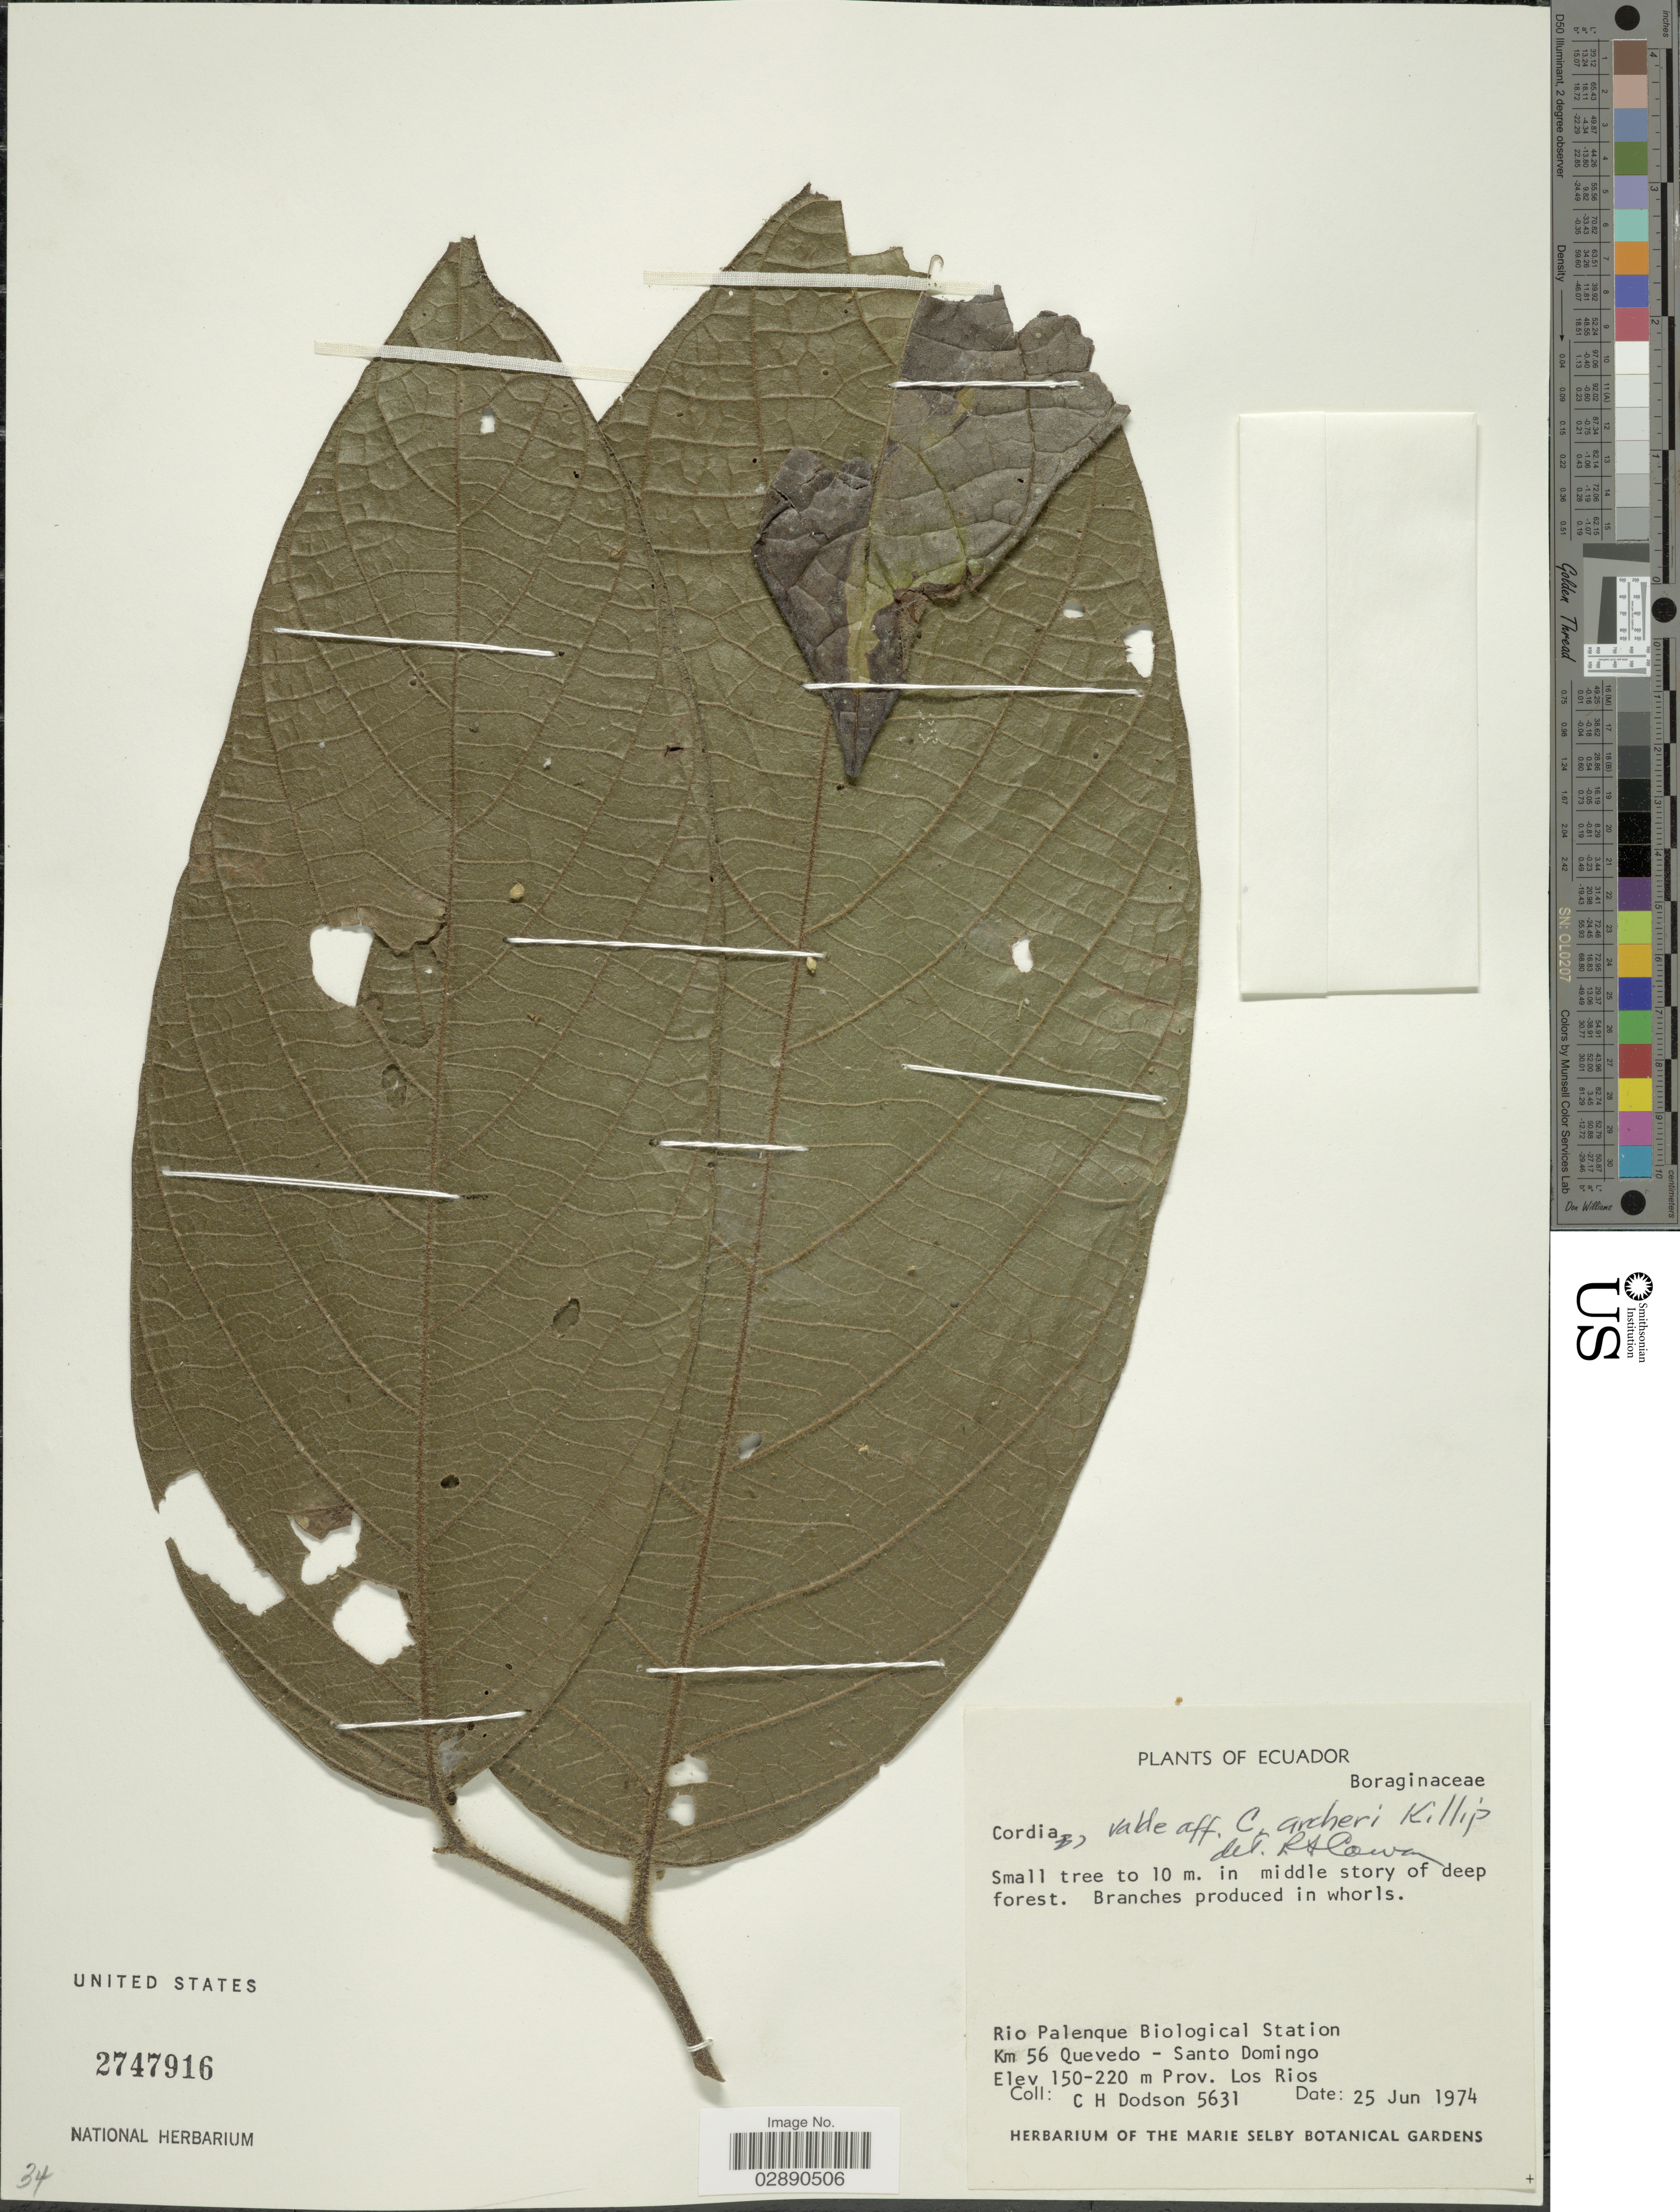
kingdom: Plantae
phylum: Tracheophyta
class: Magnoliopsida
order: Boraginales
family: Cordiaceae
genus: Cordia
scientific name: Cordia archeri Killip ined.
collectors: C. H. Dodson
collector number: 5631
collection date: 1974-06-25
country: Ecuador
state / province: Los Ríos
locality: Rio Palenque Biological Station. Km 56 Quevedo - Santo Domingo.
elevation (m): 150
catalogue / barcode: US 2747916